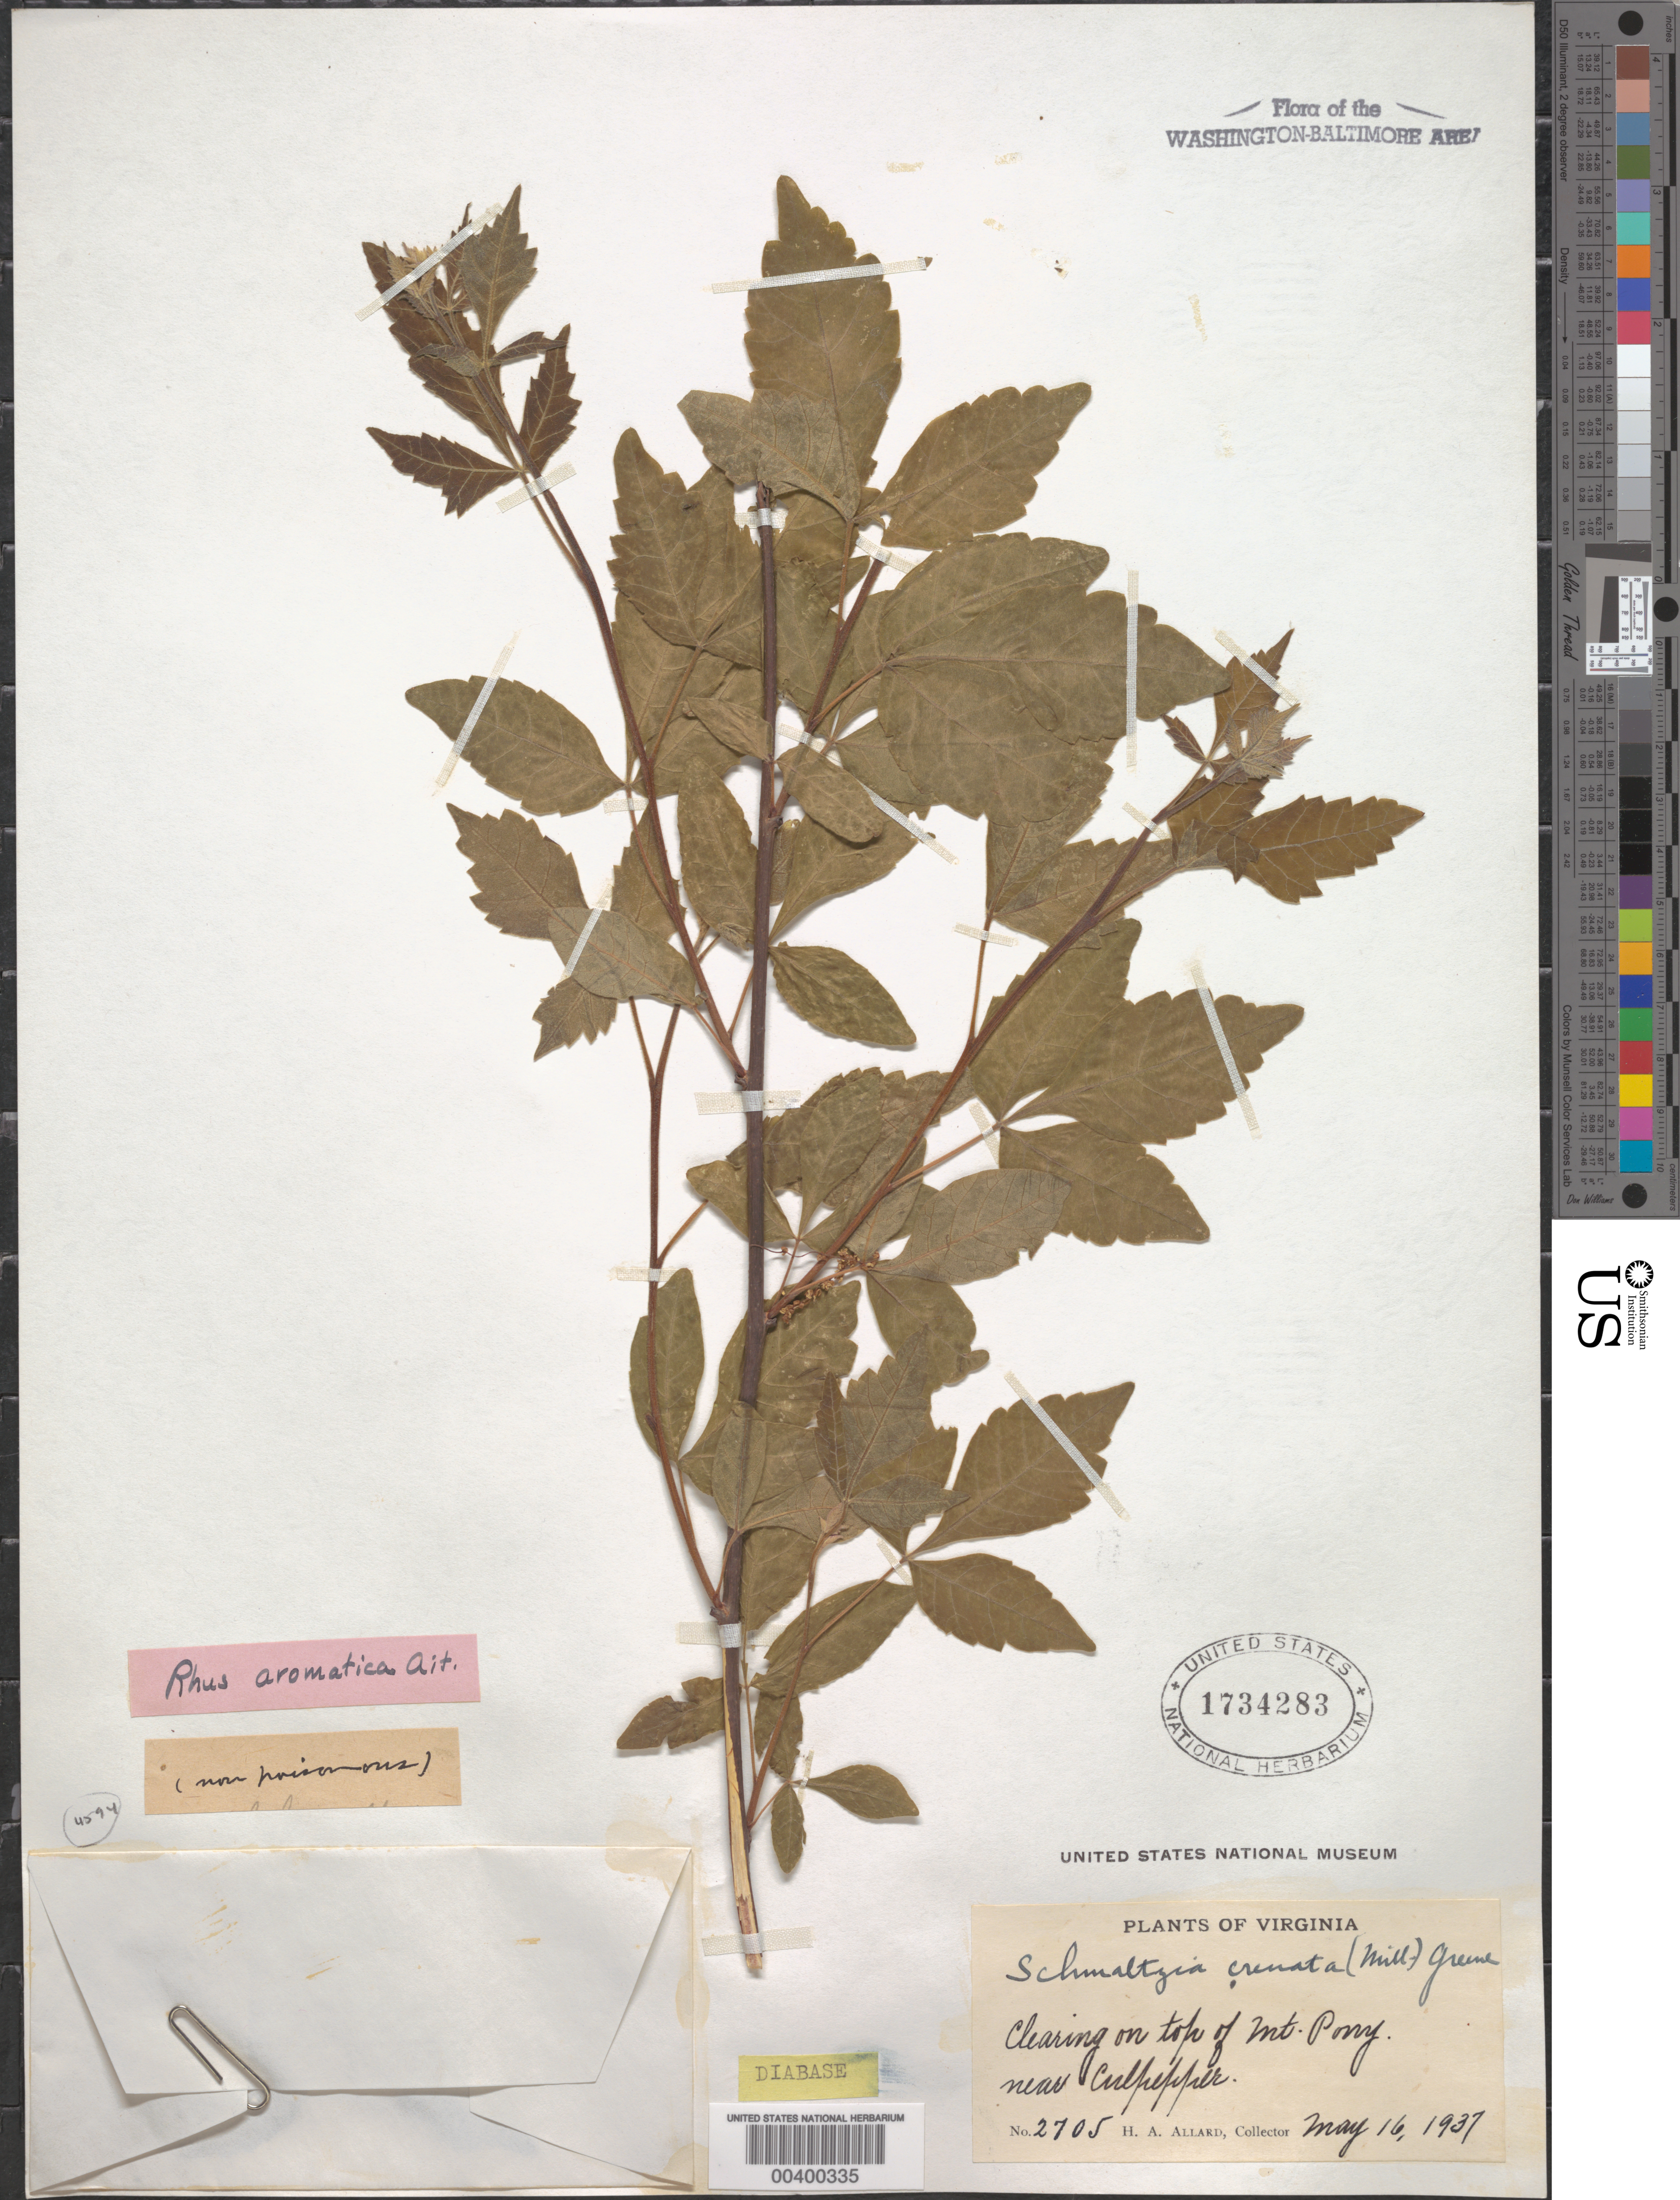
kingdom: Plantae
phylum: Tracheophyta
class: Magnoliopsida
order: Sapindales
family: Anacardiaceae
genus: Rhus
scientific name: Rhus aromatica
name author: Aiton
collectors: H. A. Allard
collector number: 2705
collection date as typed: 16 May 1937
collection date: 1937-05-16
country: United States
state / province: Virginia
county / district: Culpeper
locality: Mount Pony, south of Culpeper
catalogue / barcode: US 1734283